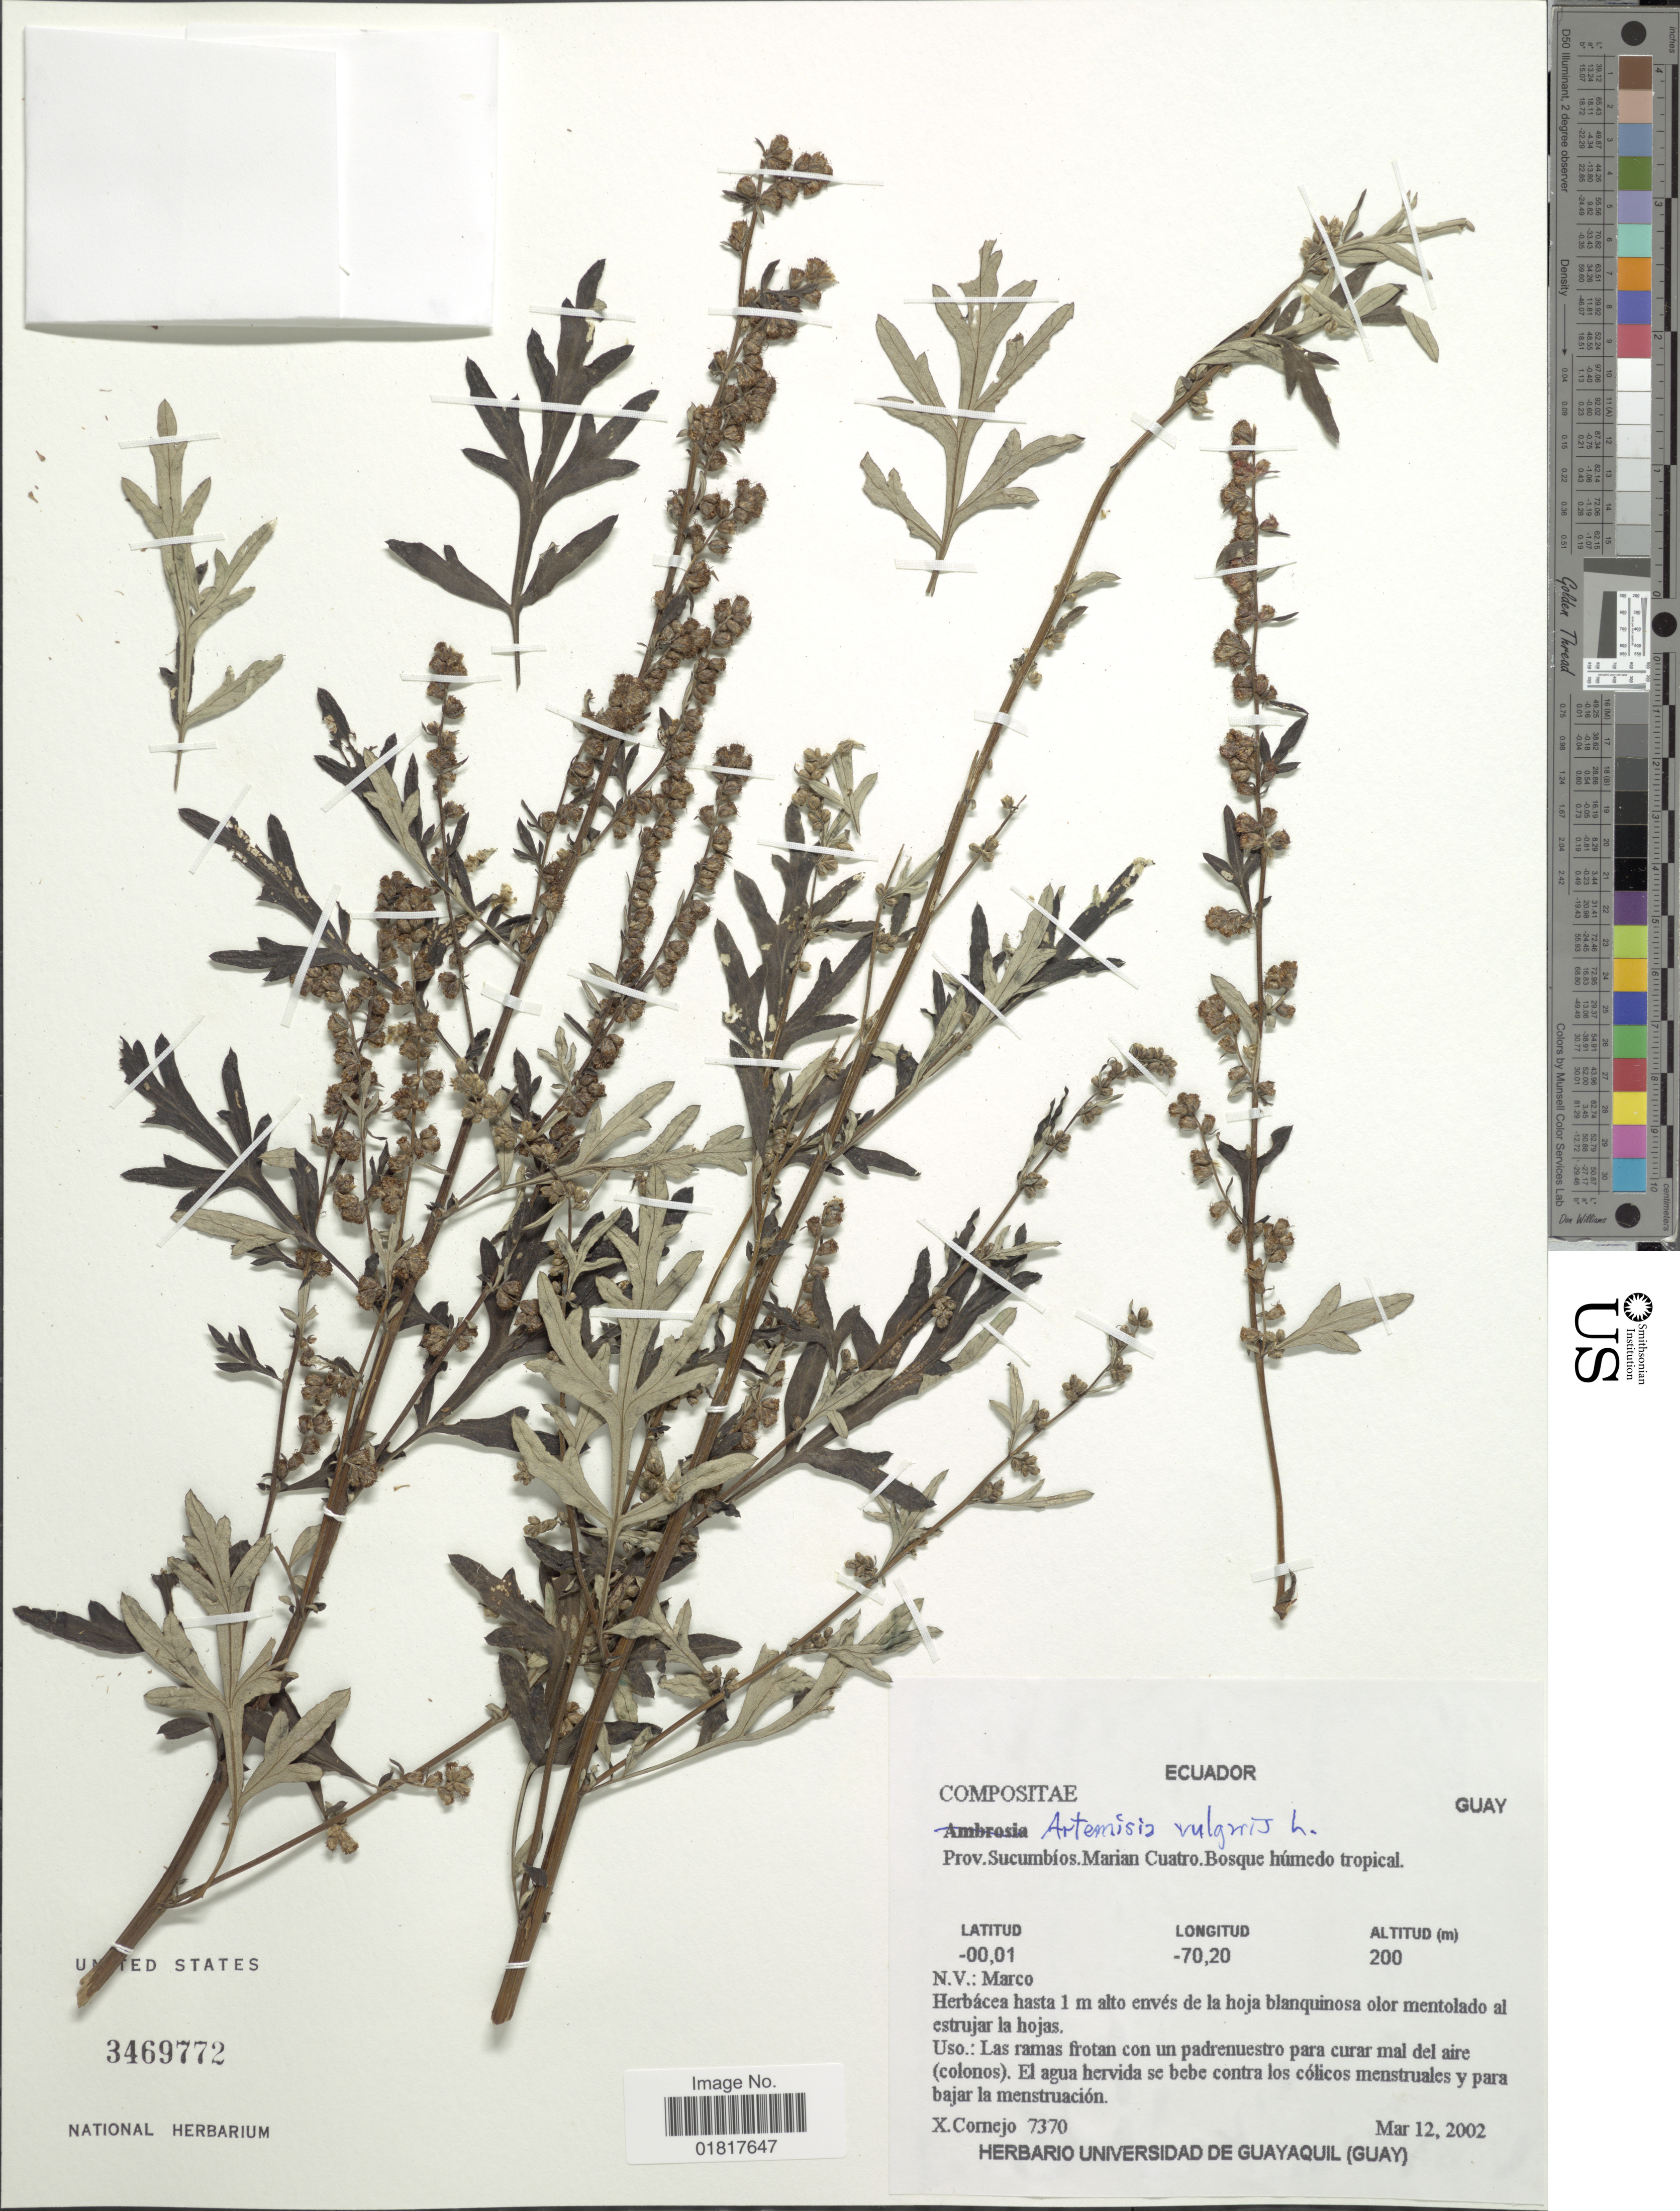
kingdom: Plantae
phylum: Tracheophyta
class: Magnoliopsida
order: Asterales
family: Asteraceae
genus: Artemisia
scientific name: Artemisia vulgaris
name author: L.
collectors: X. F. Cornejo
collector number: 7370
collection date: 2002-03-12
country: Ecuador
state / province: Sucumbíos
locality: Guay, Marian Cuatro. Bosque húmedo tropical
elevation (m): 200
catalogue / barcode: US 3469772